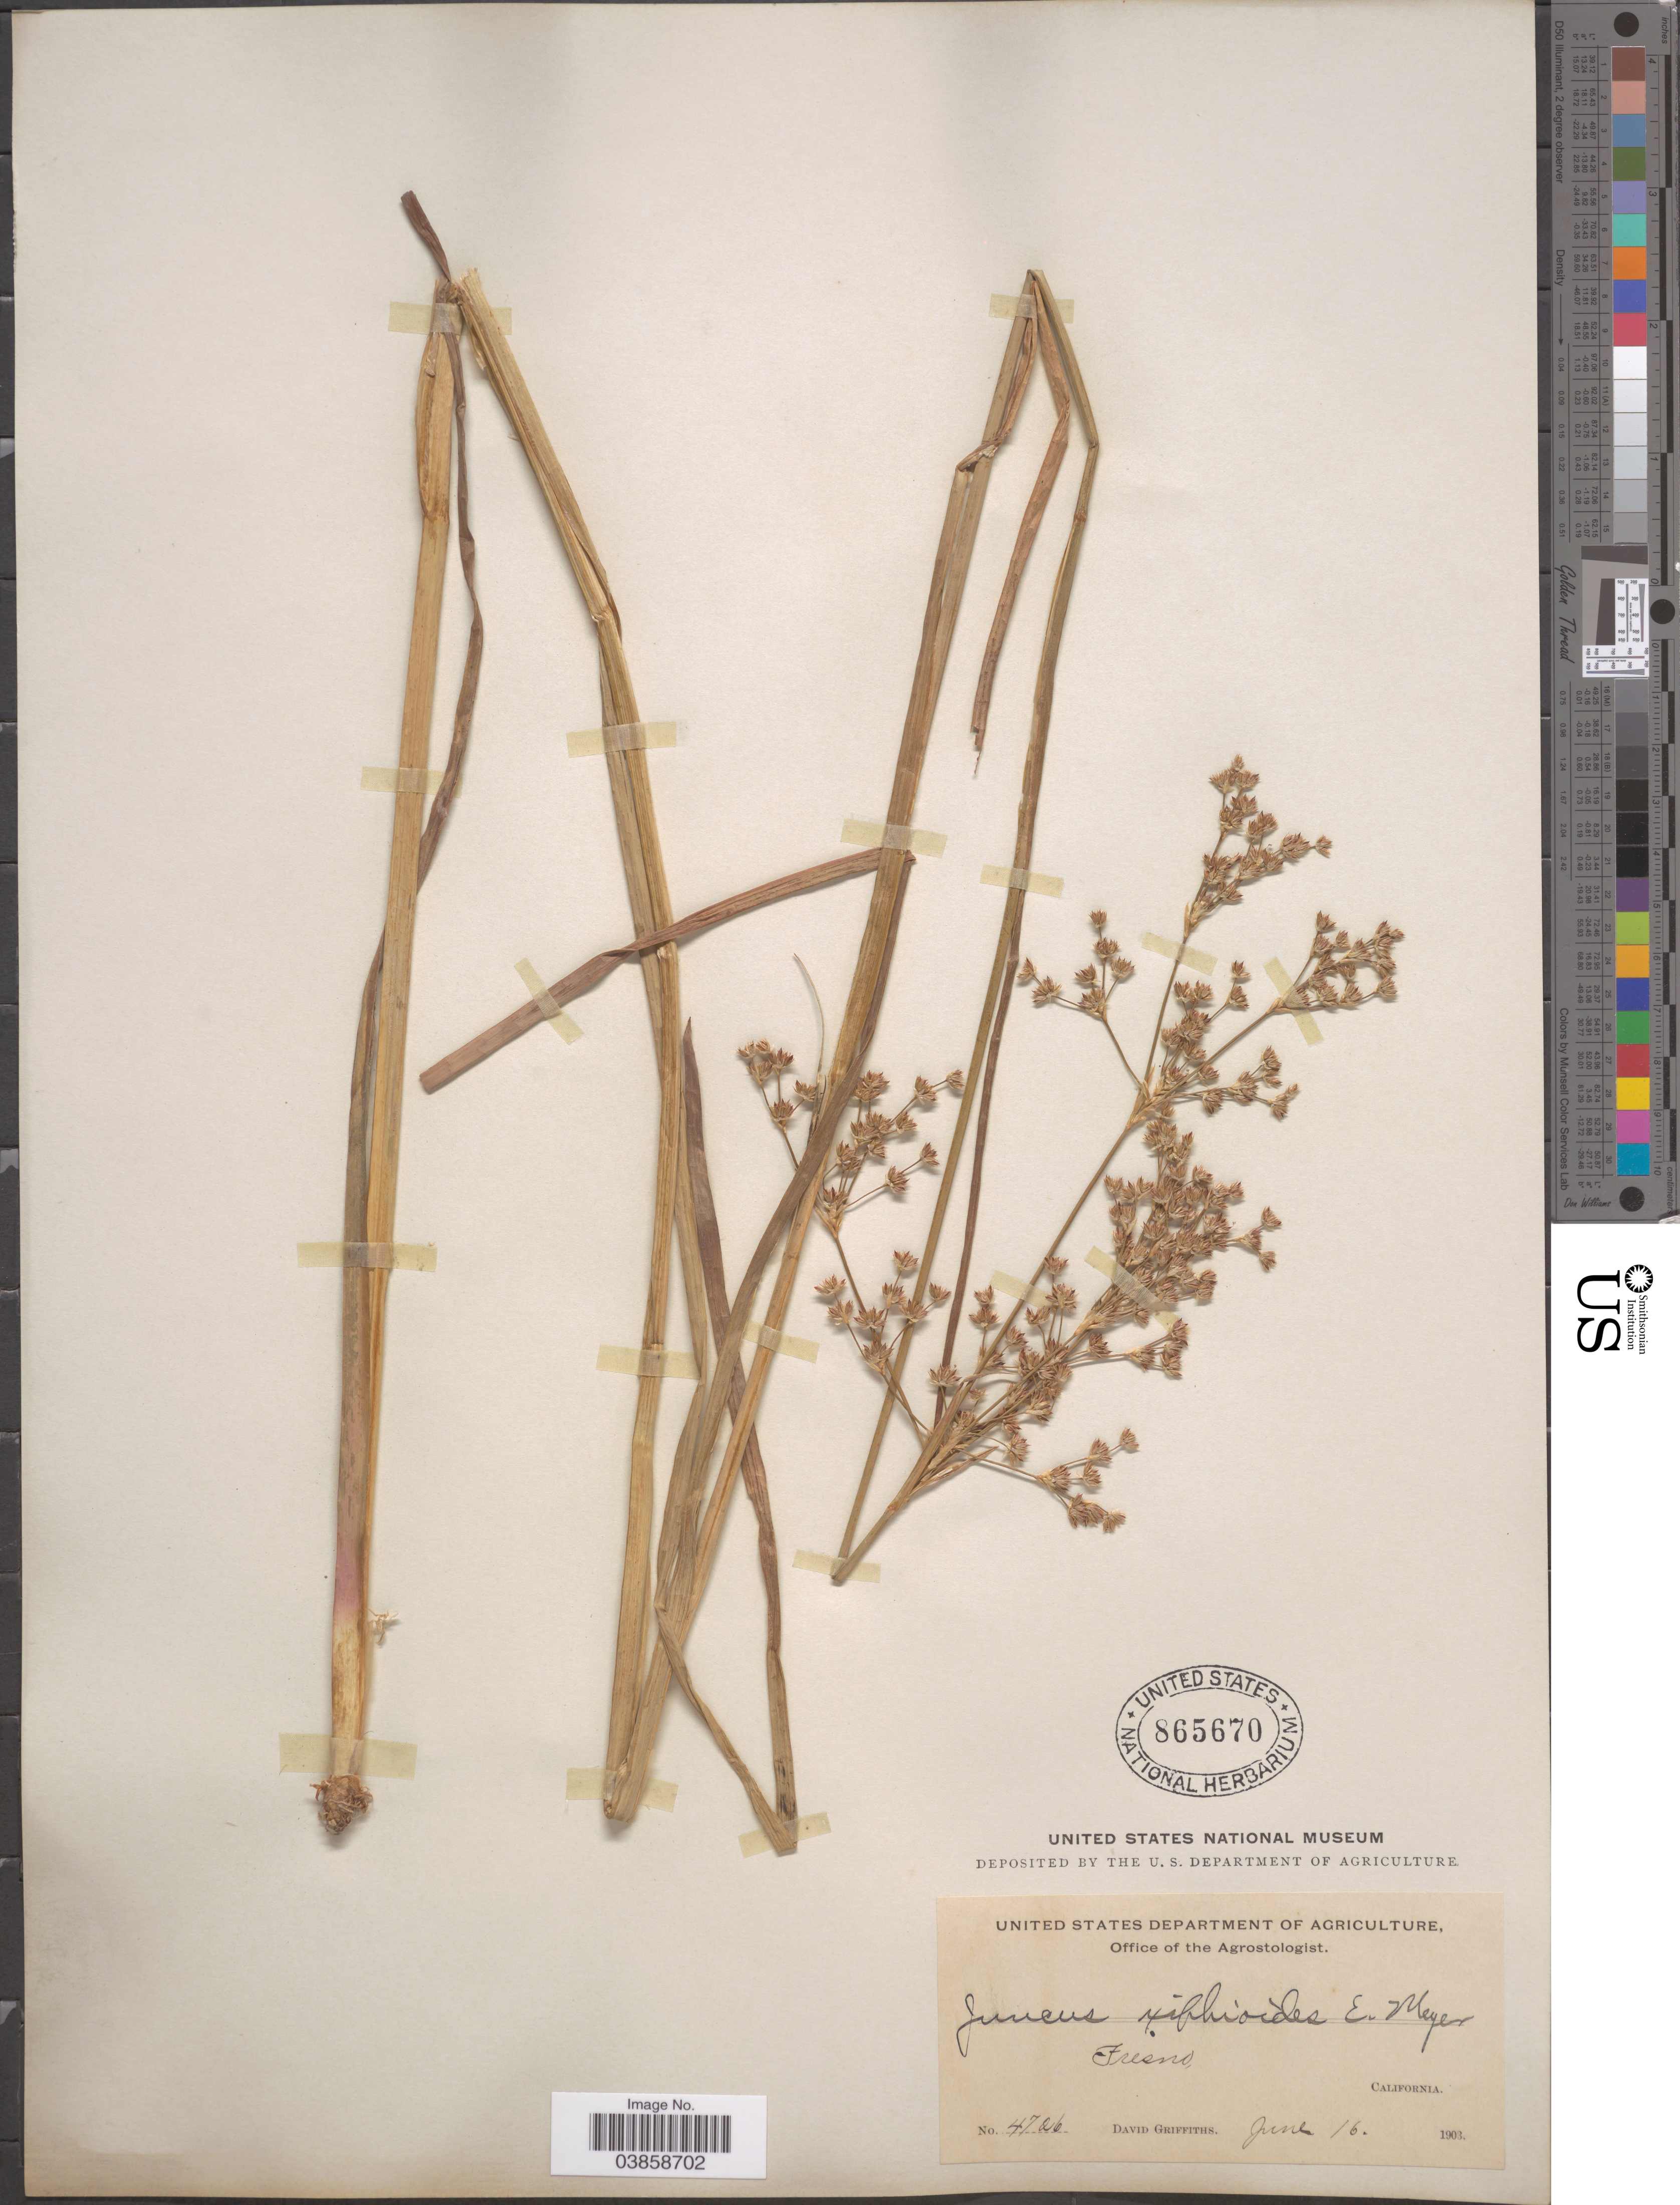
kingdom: Plantae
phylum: Tracheophyta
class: Liliopsida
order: Poales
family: Juncaceae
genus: Juncus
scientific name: Juncus xiphioides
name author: E. Mey.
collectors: D. Griffiths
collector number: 4726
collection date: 1903-06-16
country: United States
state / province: California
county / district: Fresno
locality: Fresno.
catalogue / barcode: US 865670